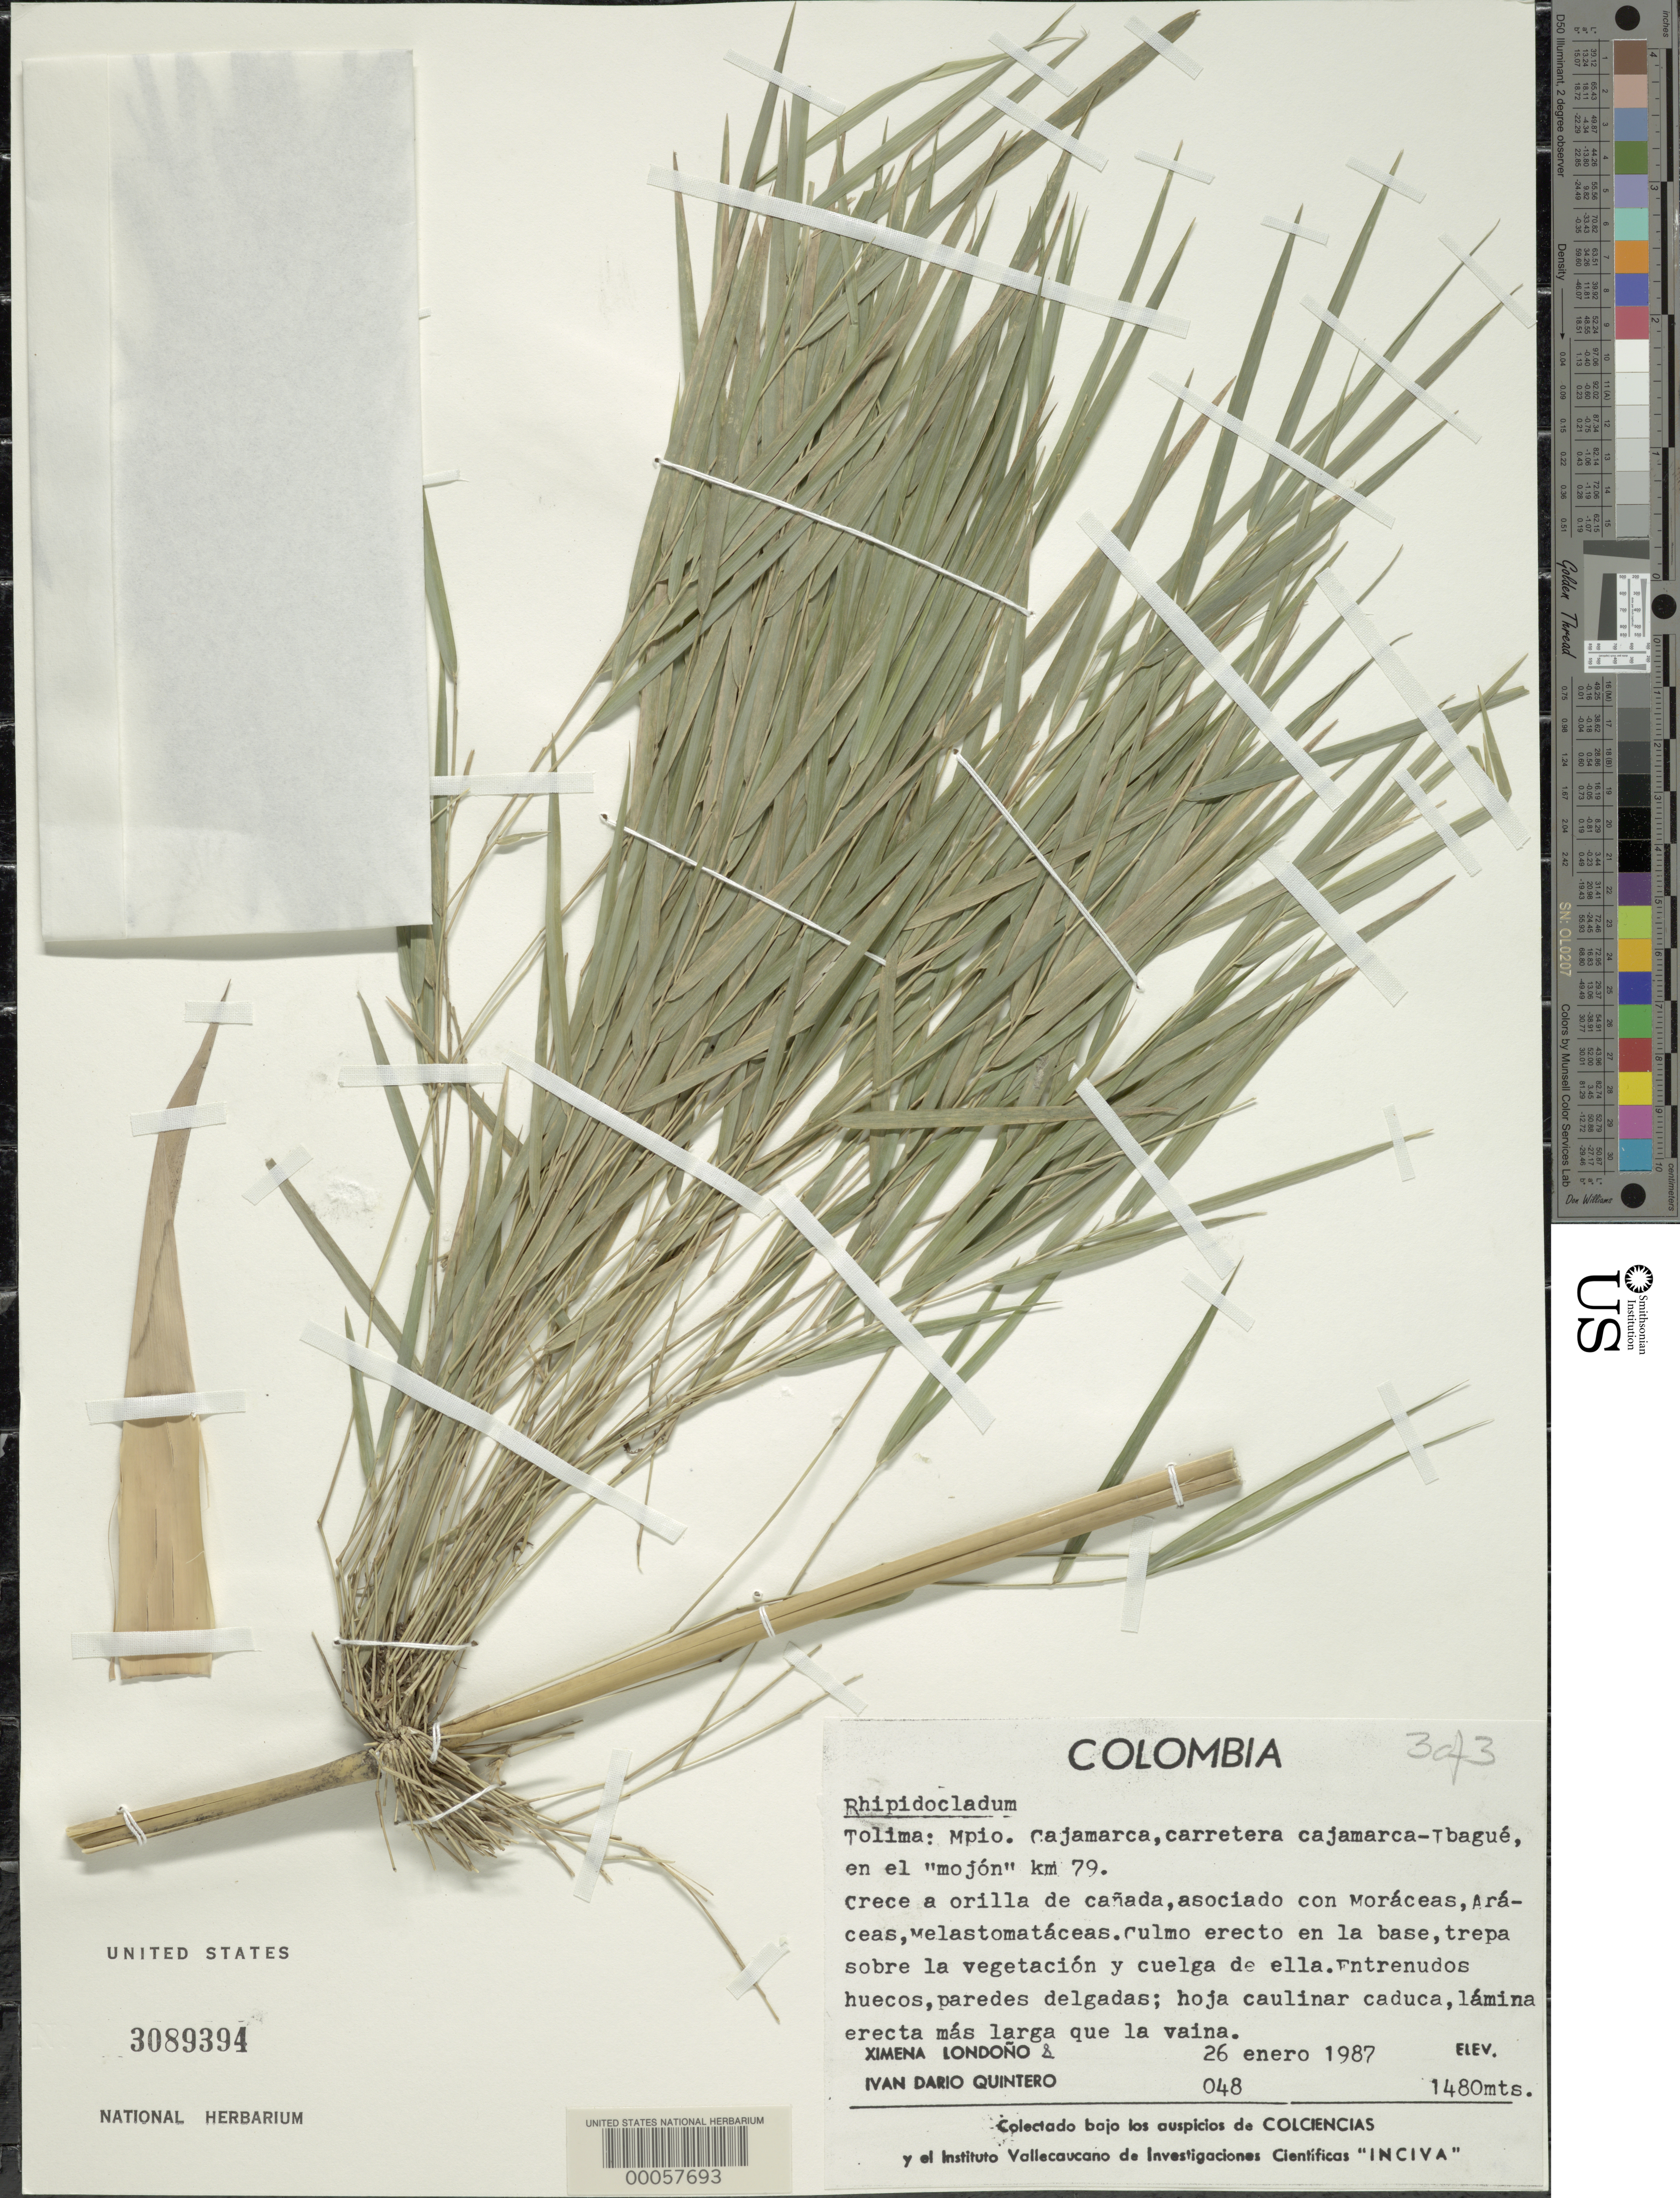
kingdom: Plantae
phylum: Tracheophyta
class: Liliopsida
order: Poales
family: Poaceae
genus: Rhipidocladum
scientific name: Rhipidocladum sp.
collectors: X. Londoño & I. Quintero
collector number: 48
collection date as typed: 26 Jan 1987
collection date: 1987-01-26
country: Colombia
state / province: Tolima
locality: Cajamarca, Cajamarca-Ibague road, at the 79 km marker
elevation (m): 1480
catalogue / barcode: US 3089394